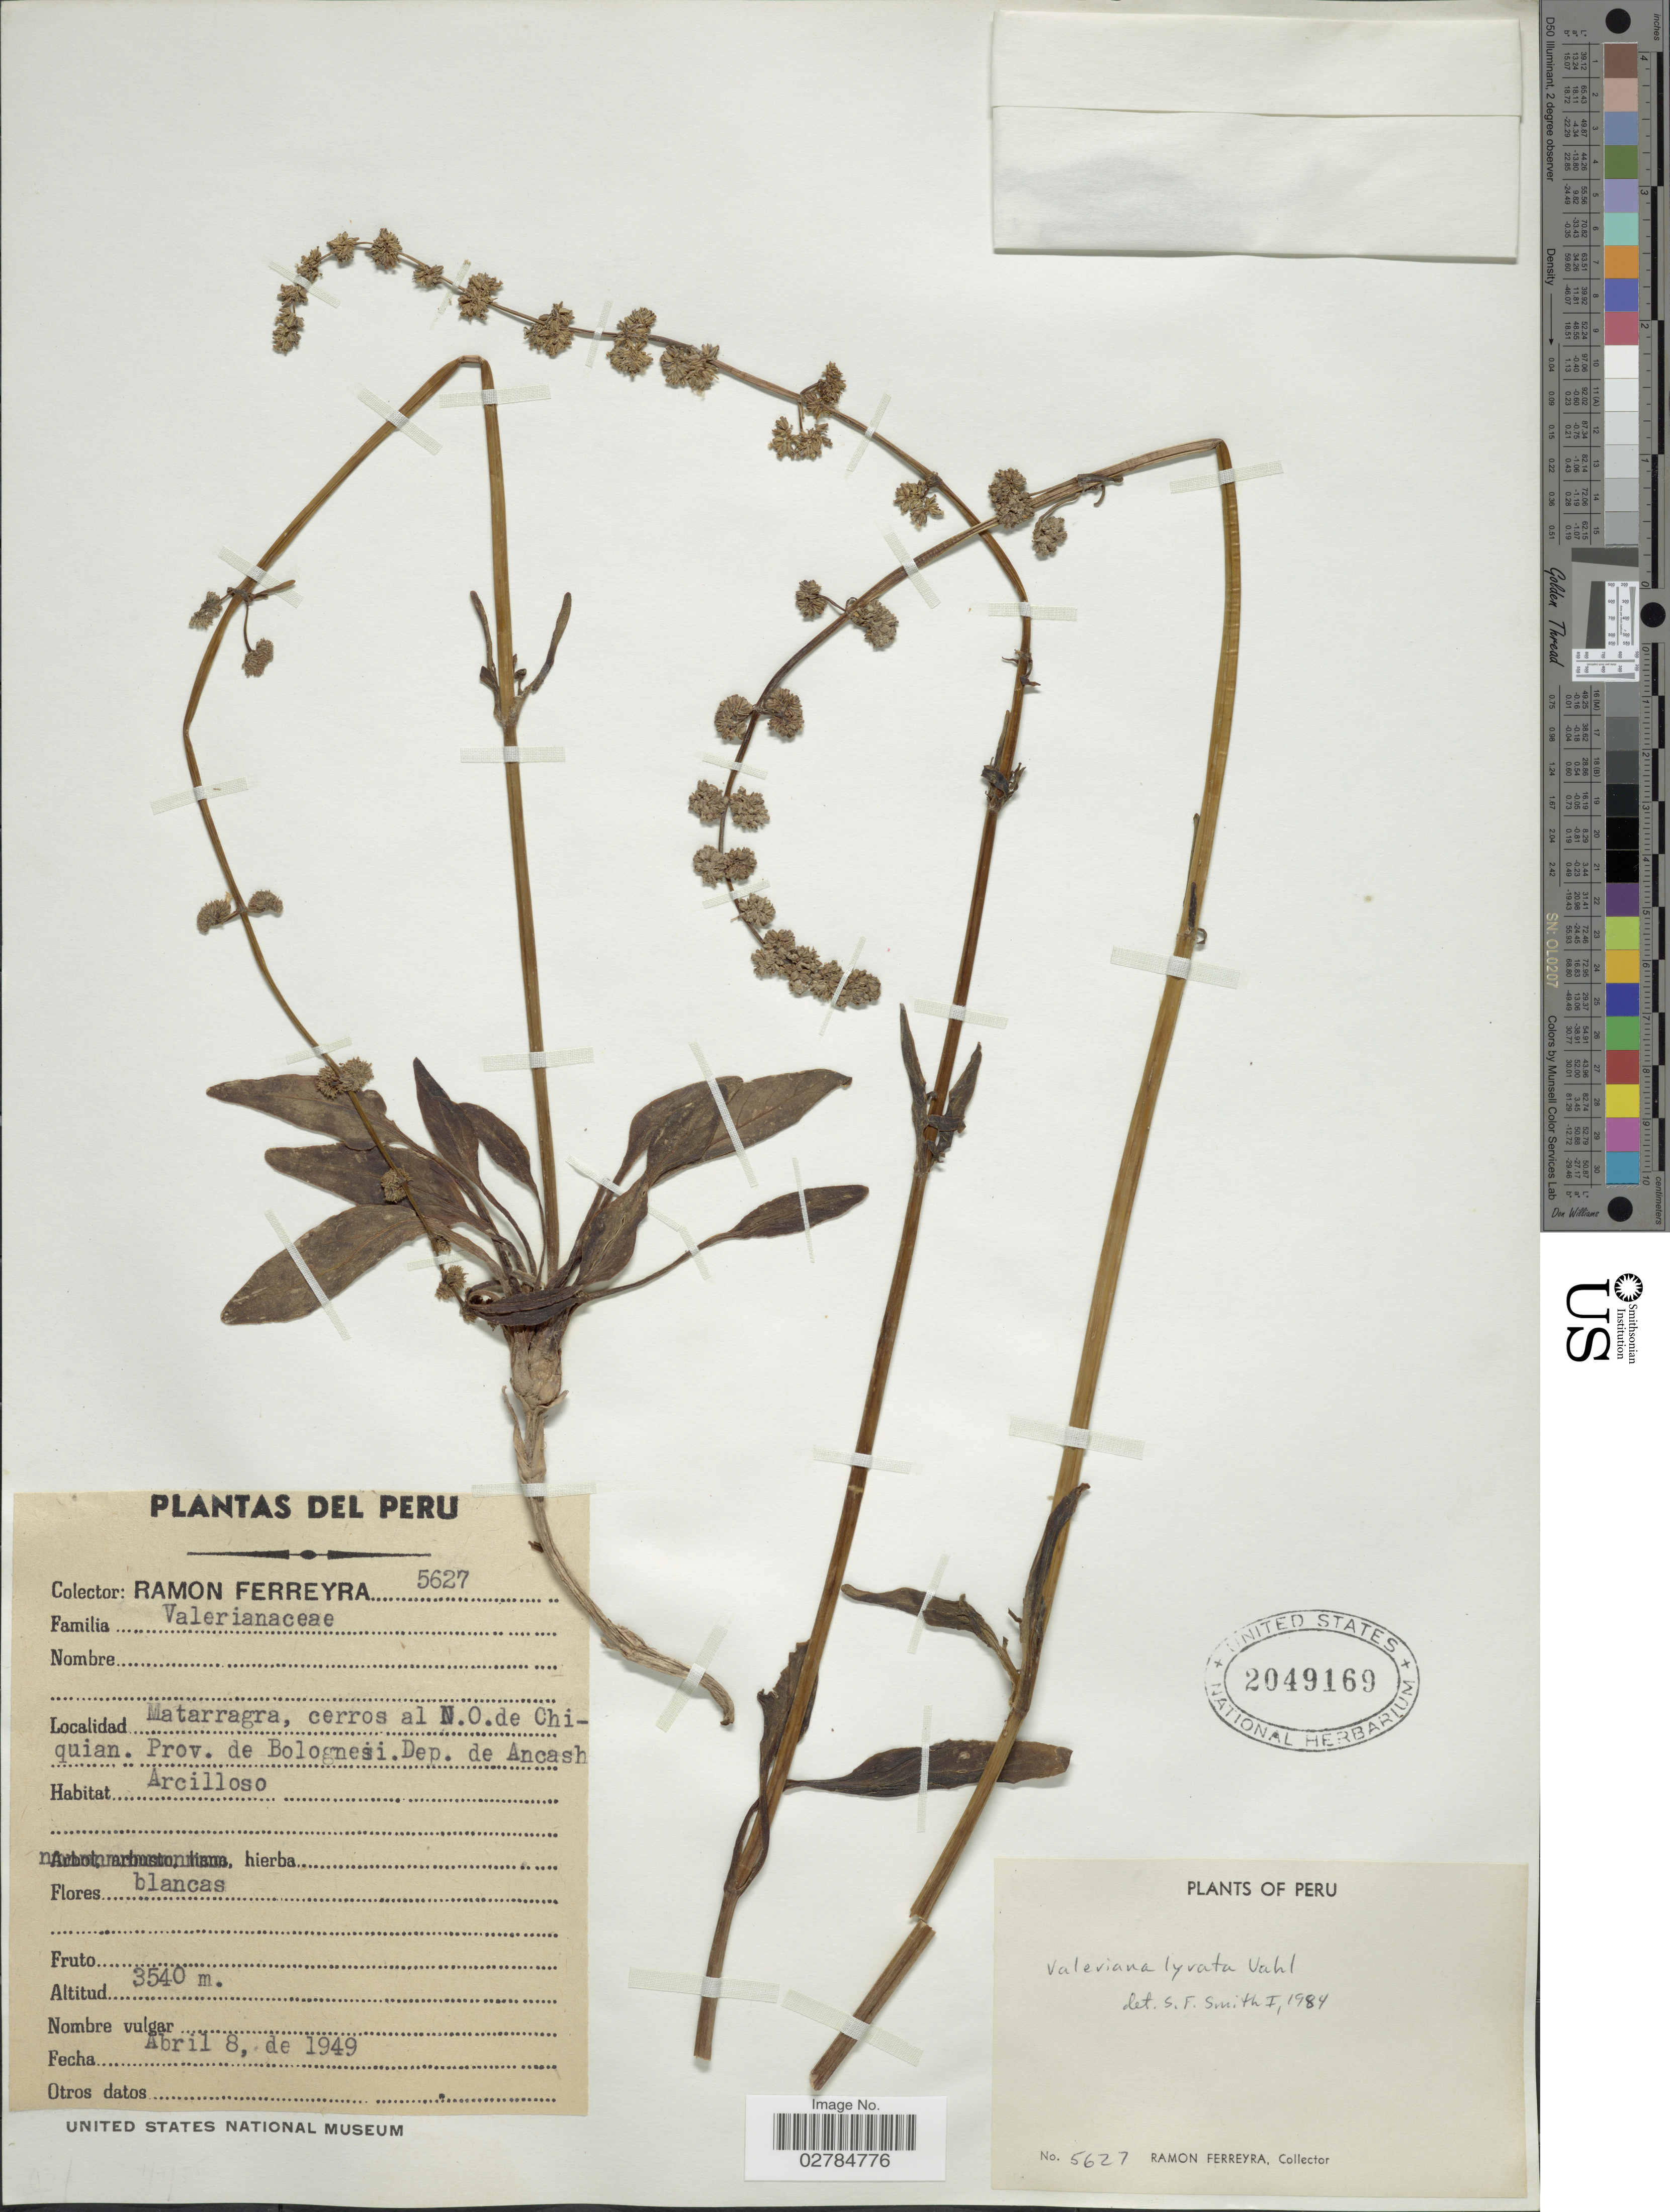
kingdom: Plantae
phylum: Tracheophyta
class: Magnoliopsida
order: Dipsacales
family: Caprifoliaceae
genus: Valeriana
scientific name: Valeriana lyrata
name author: Vahl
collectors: R. A. Ferreyra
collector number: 5627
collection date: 1949-04-08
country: Peru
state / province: Ancash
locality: Matarragra, cerros al N.O. de Chiquian. Prov. de Bolognesi. Dep. de Ancash.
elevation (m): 3540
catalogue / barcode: US 2049169